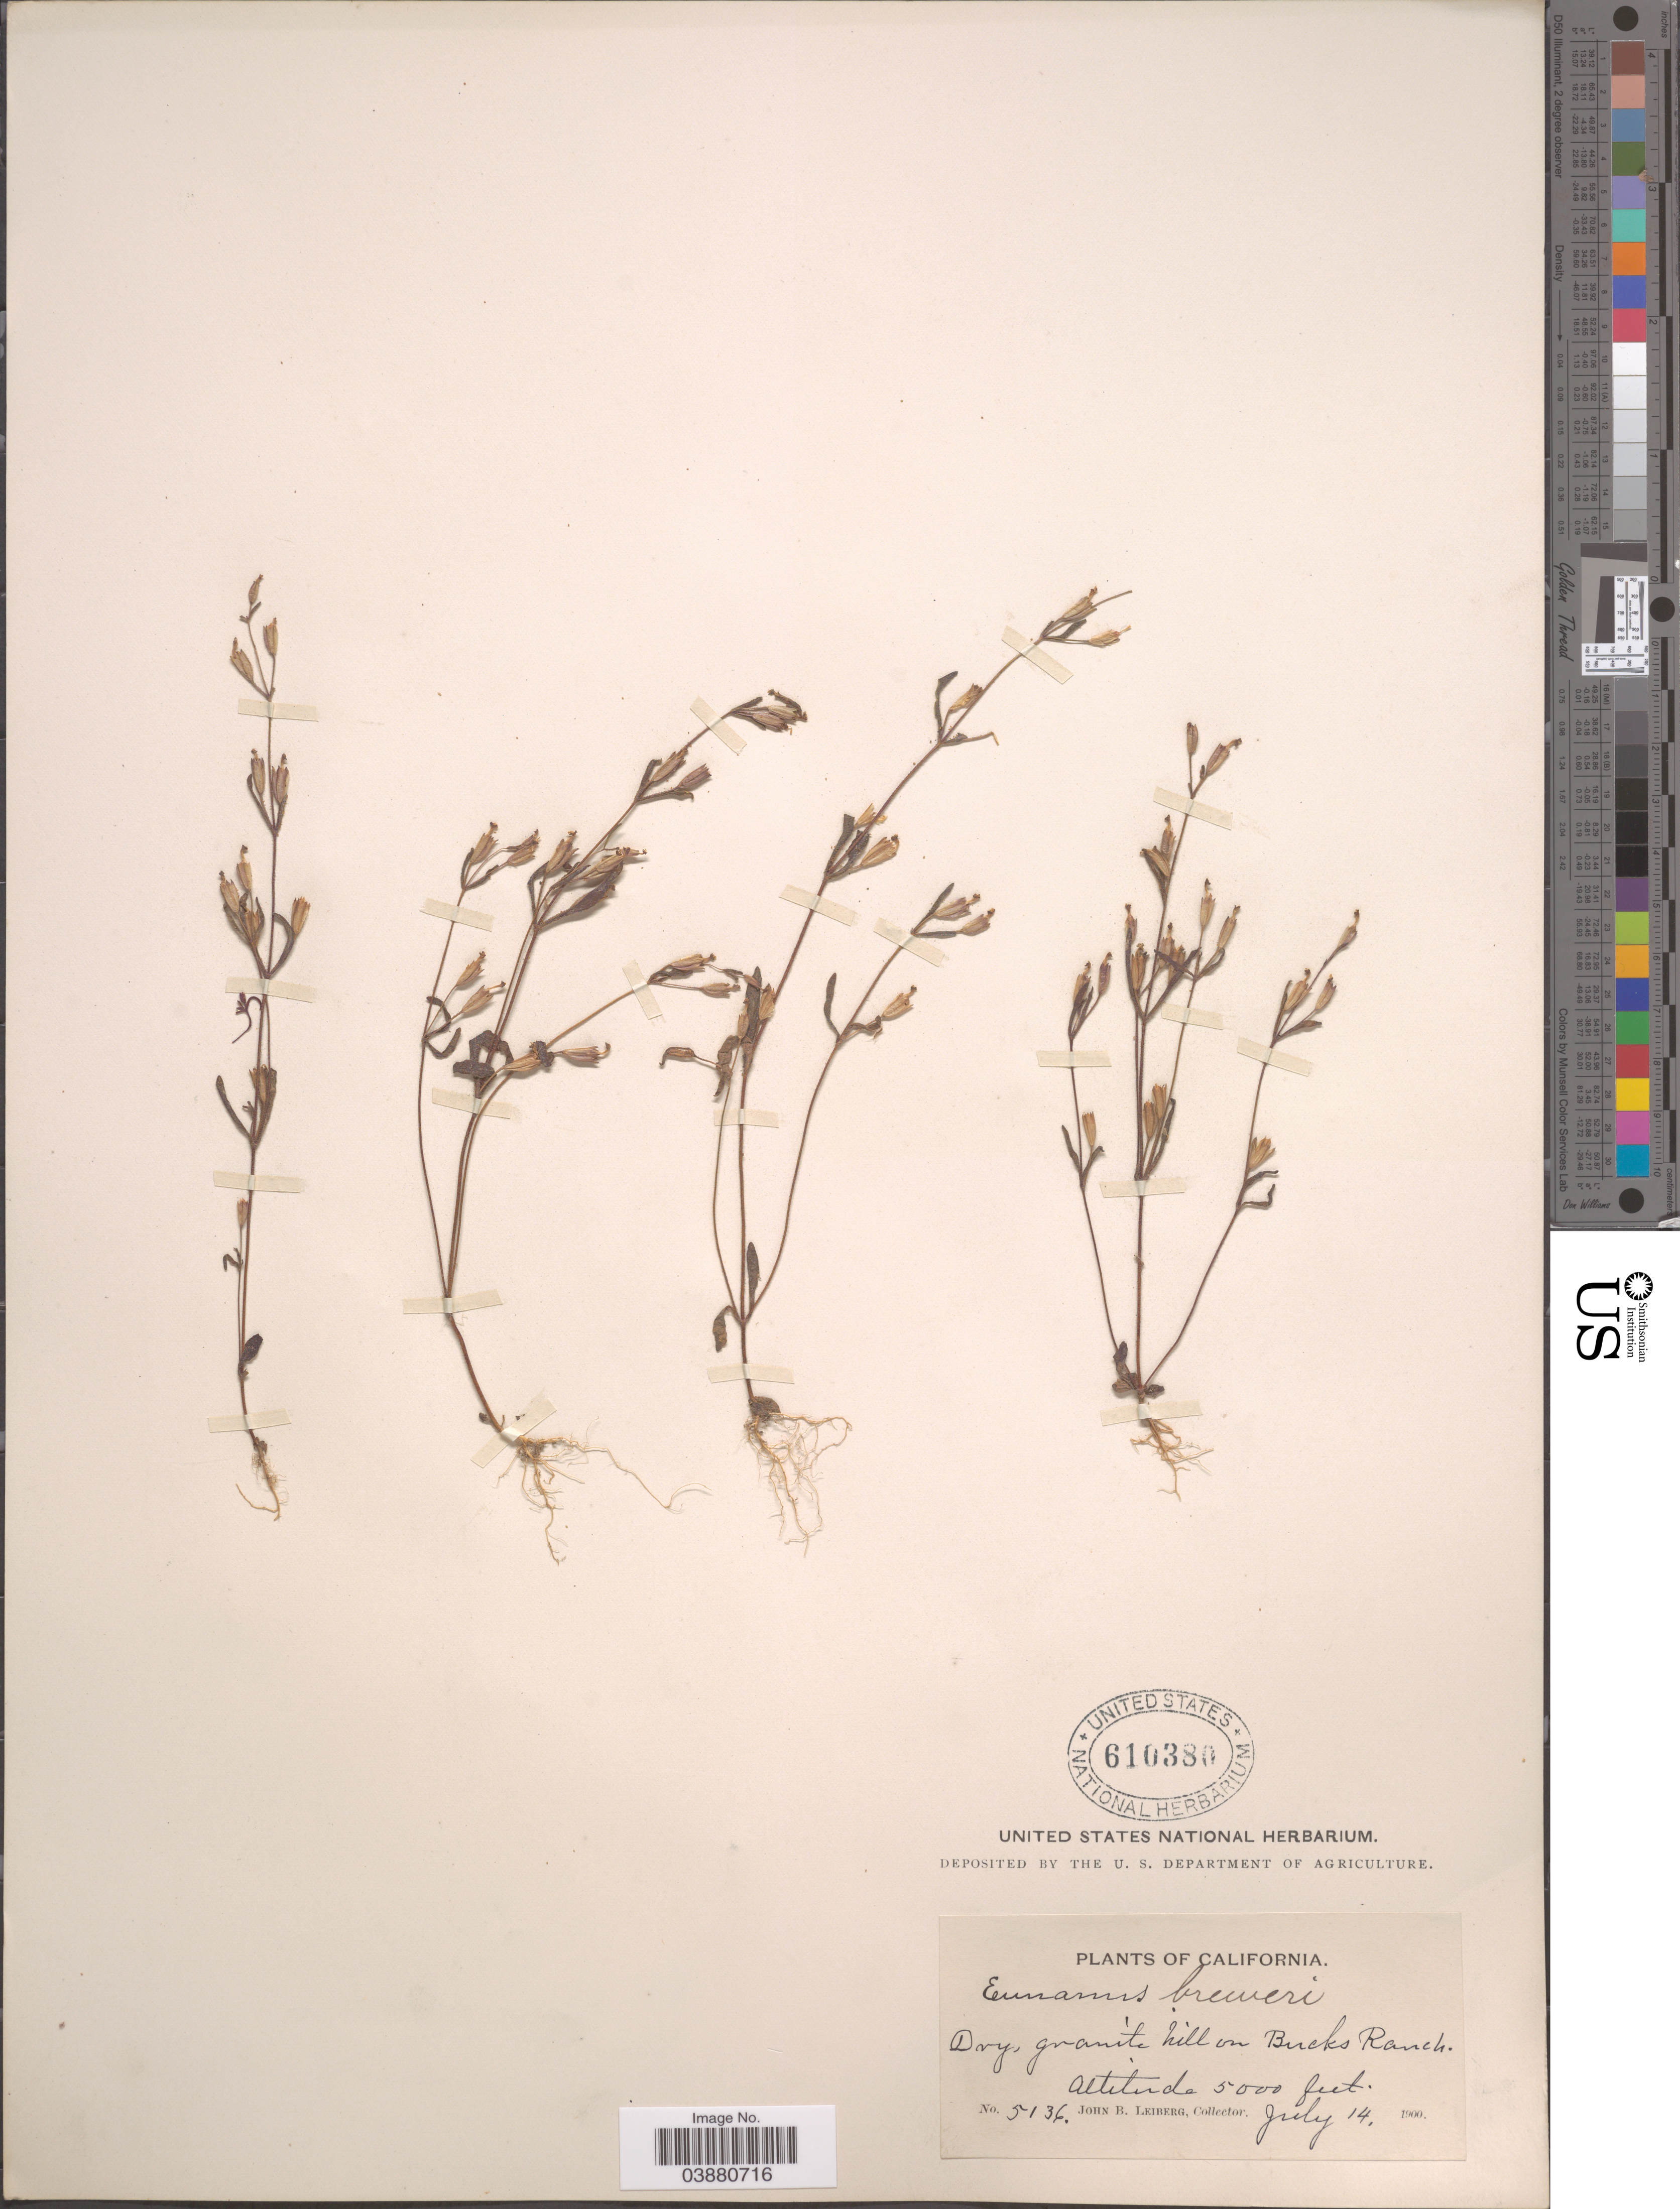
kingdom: Plantae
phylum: Tracheophyta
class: Magnoliopsida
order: Lamiales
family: Phrymaceae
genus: Mimulus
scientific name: Mimulus breweri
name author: (Greene) Coville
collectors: J. B. Leiberg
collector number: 5136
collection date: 1900-07-14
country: United States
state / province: California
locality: Dry, granite hill on Bucks Ranch.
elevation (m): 1524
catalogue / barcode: US 610380